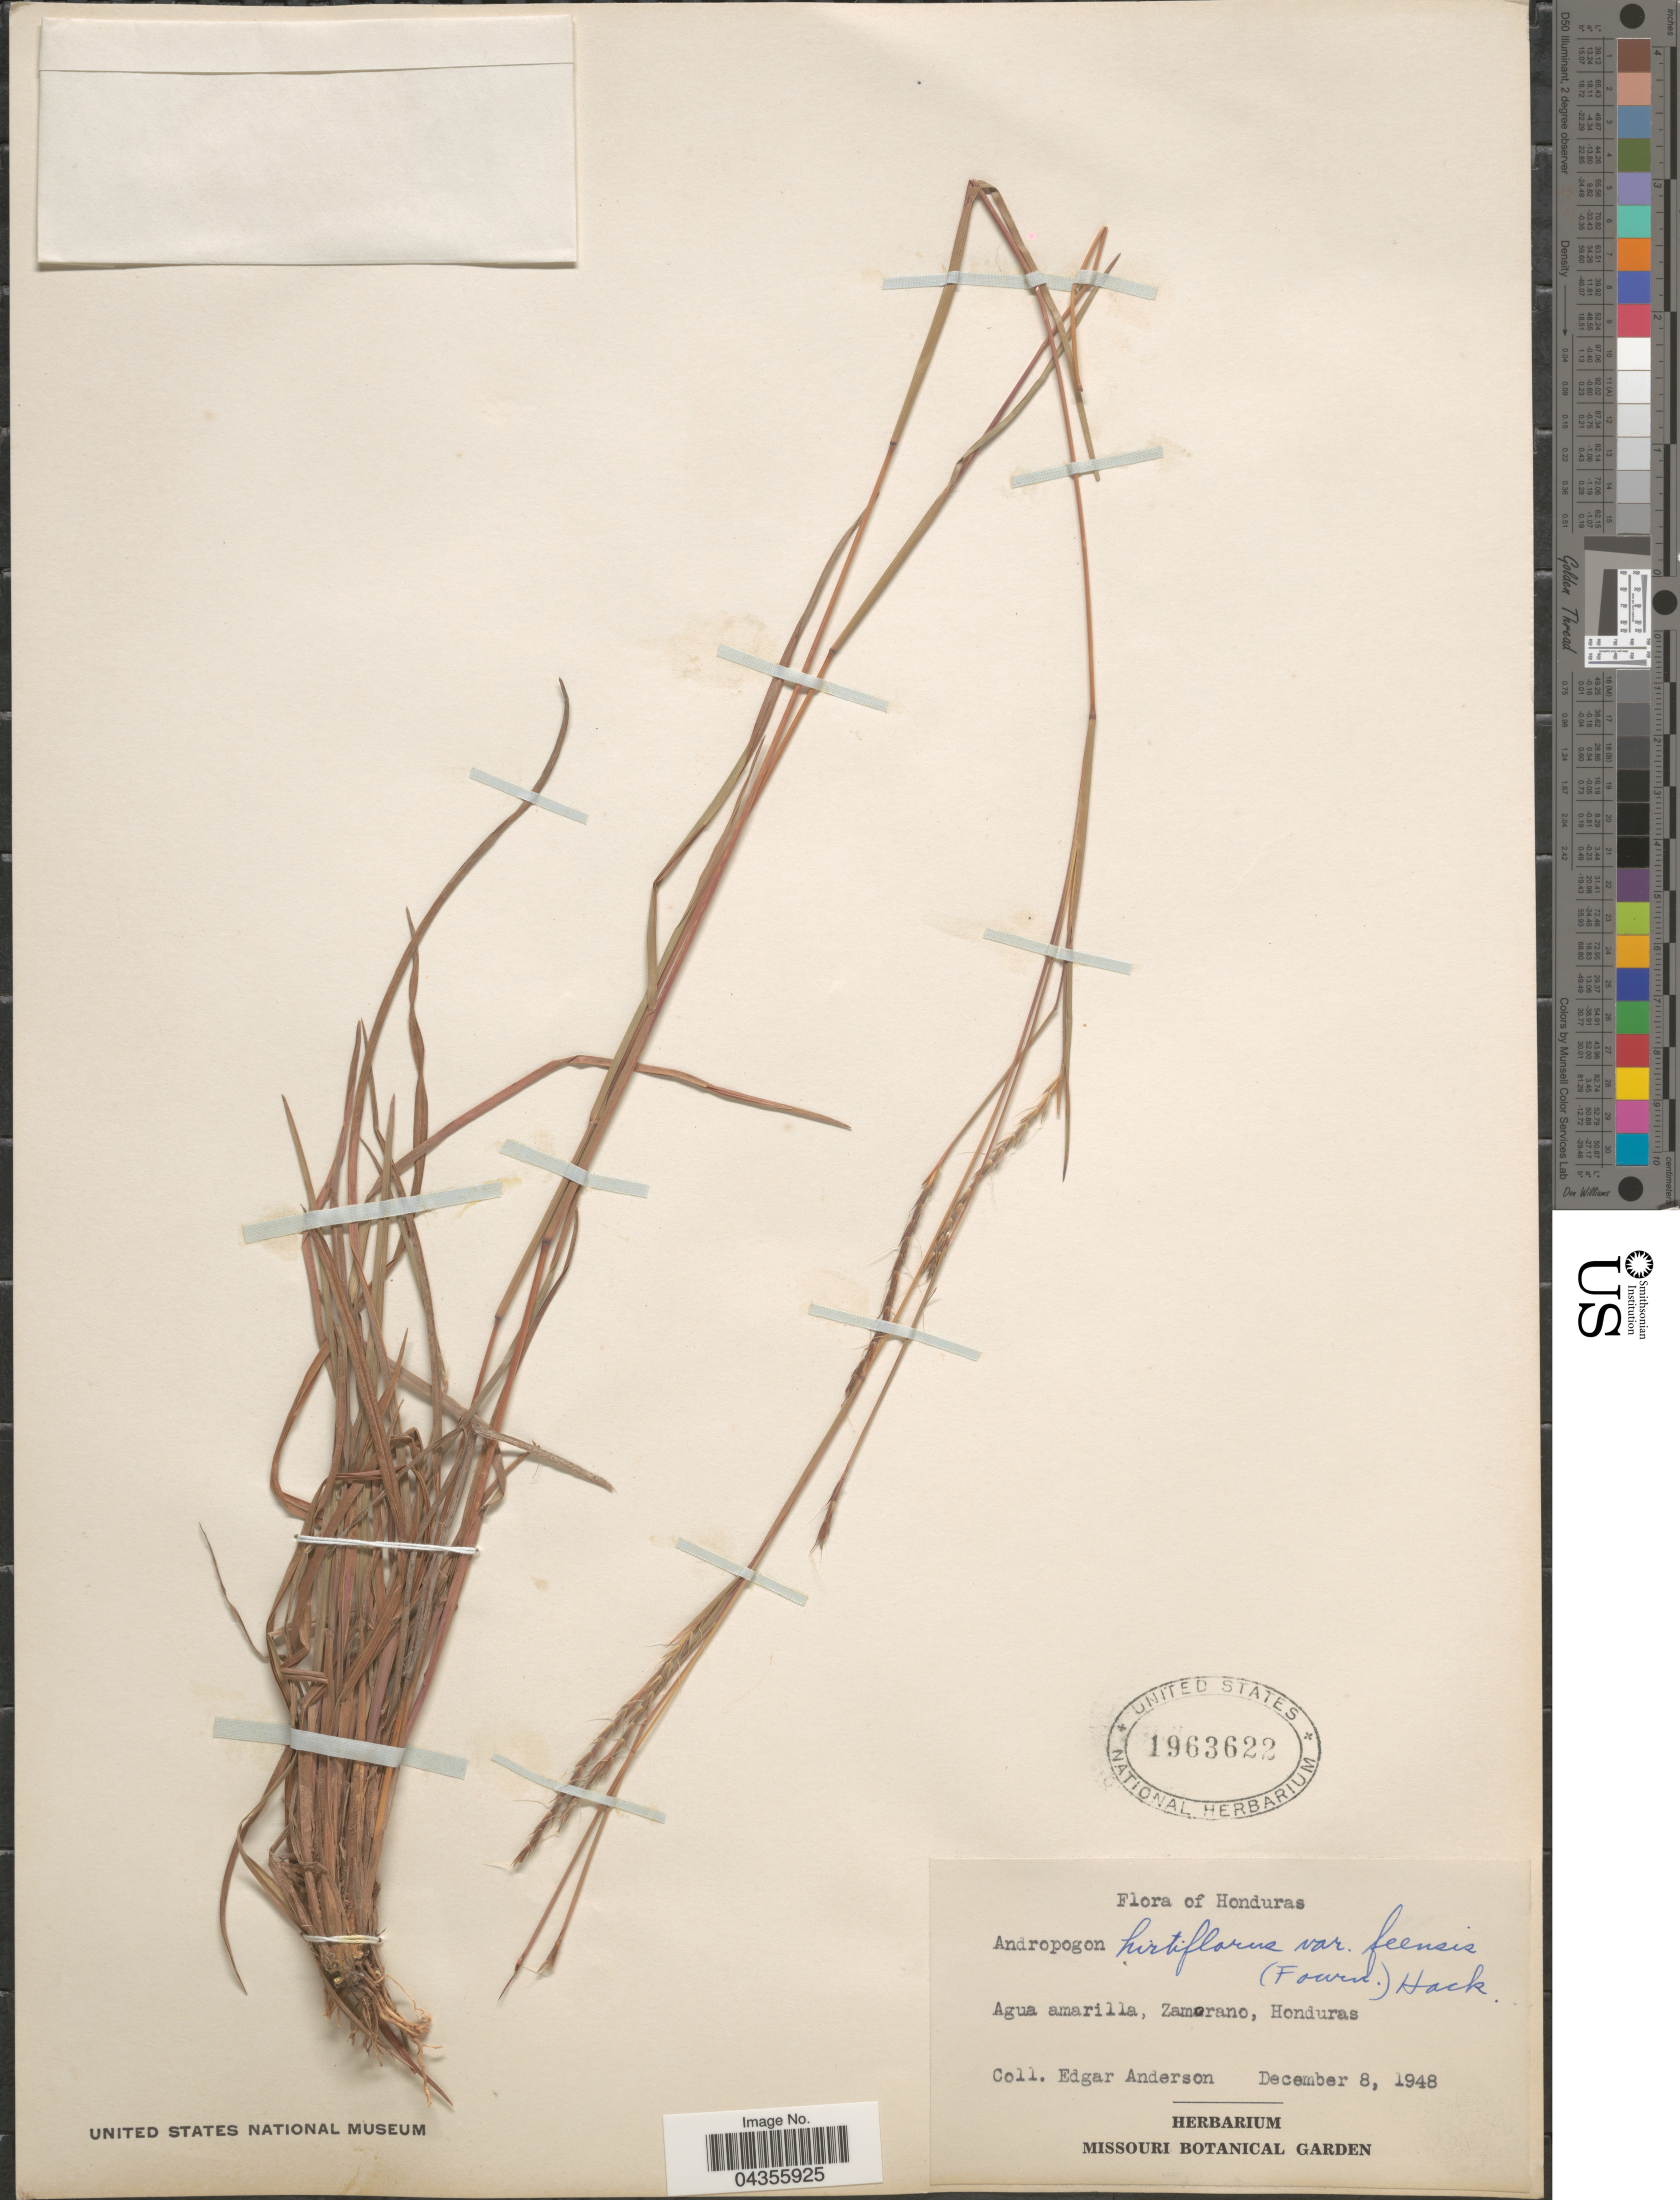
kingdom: Plantae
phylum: Tracheophyta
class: Liliopsida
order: Poales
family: Poaceae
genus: Schizachyrium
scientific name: Schizachyrium scoparium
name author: (Michx.) Nash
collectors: E. S. Anderson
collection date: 1948-12-08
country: Honduras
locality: Agua amarilla, Zamorano.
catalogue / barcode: US 1963622